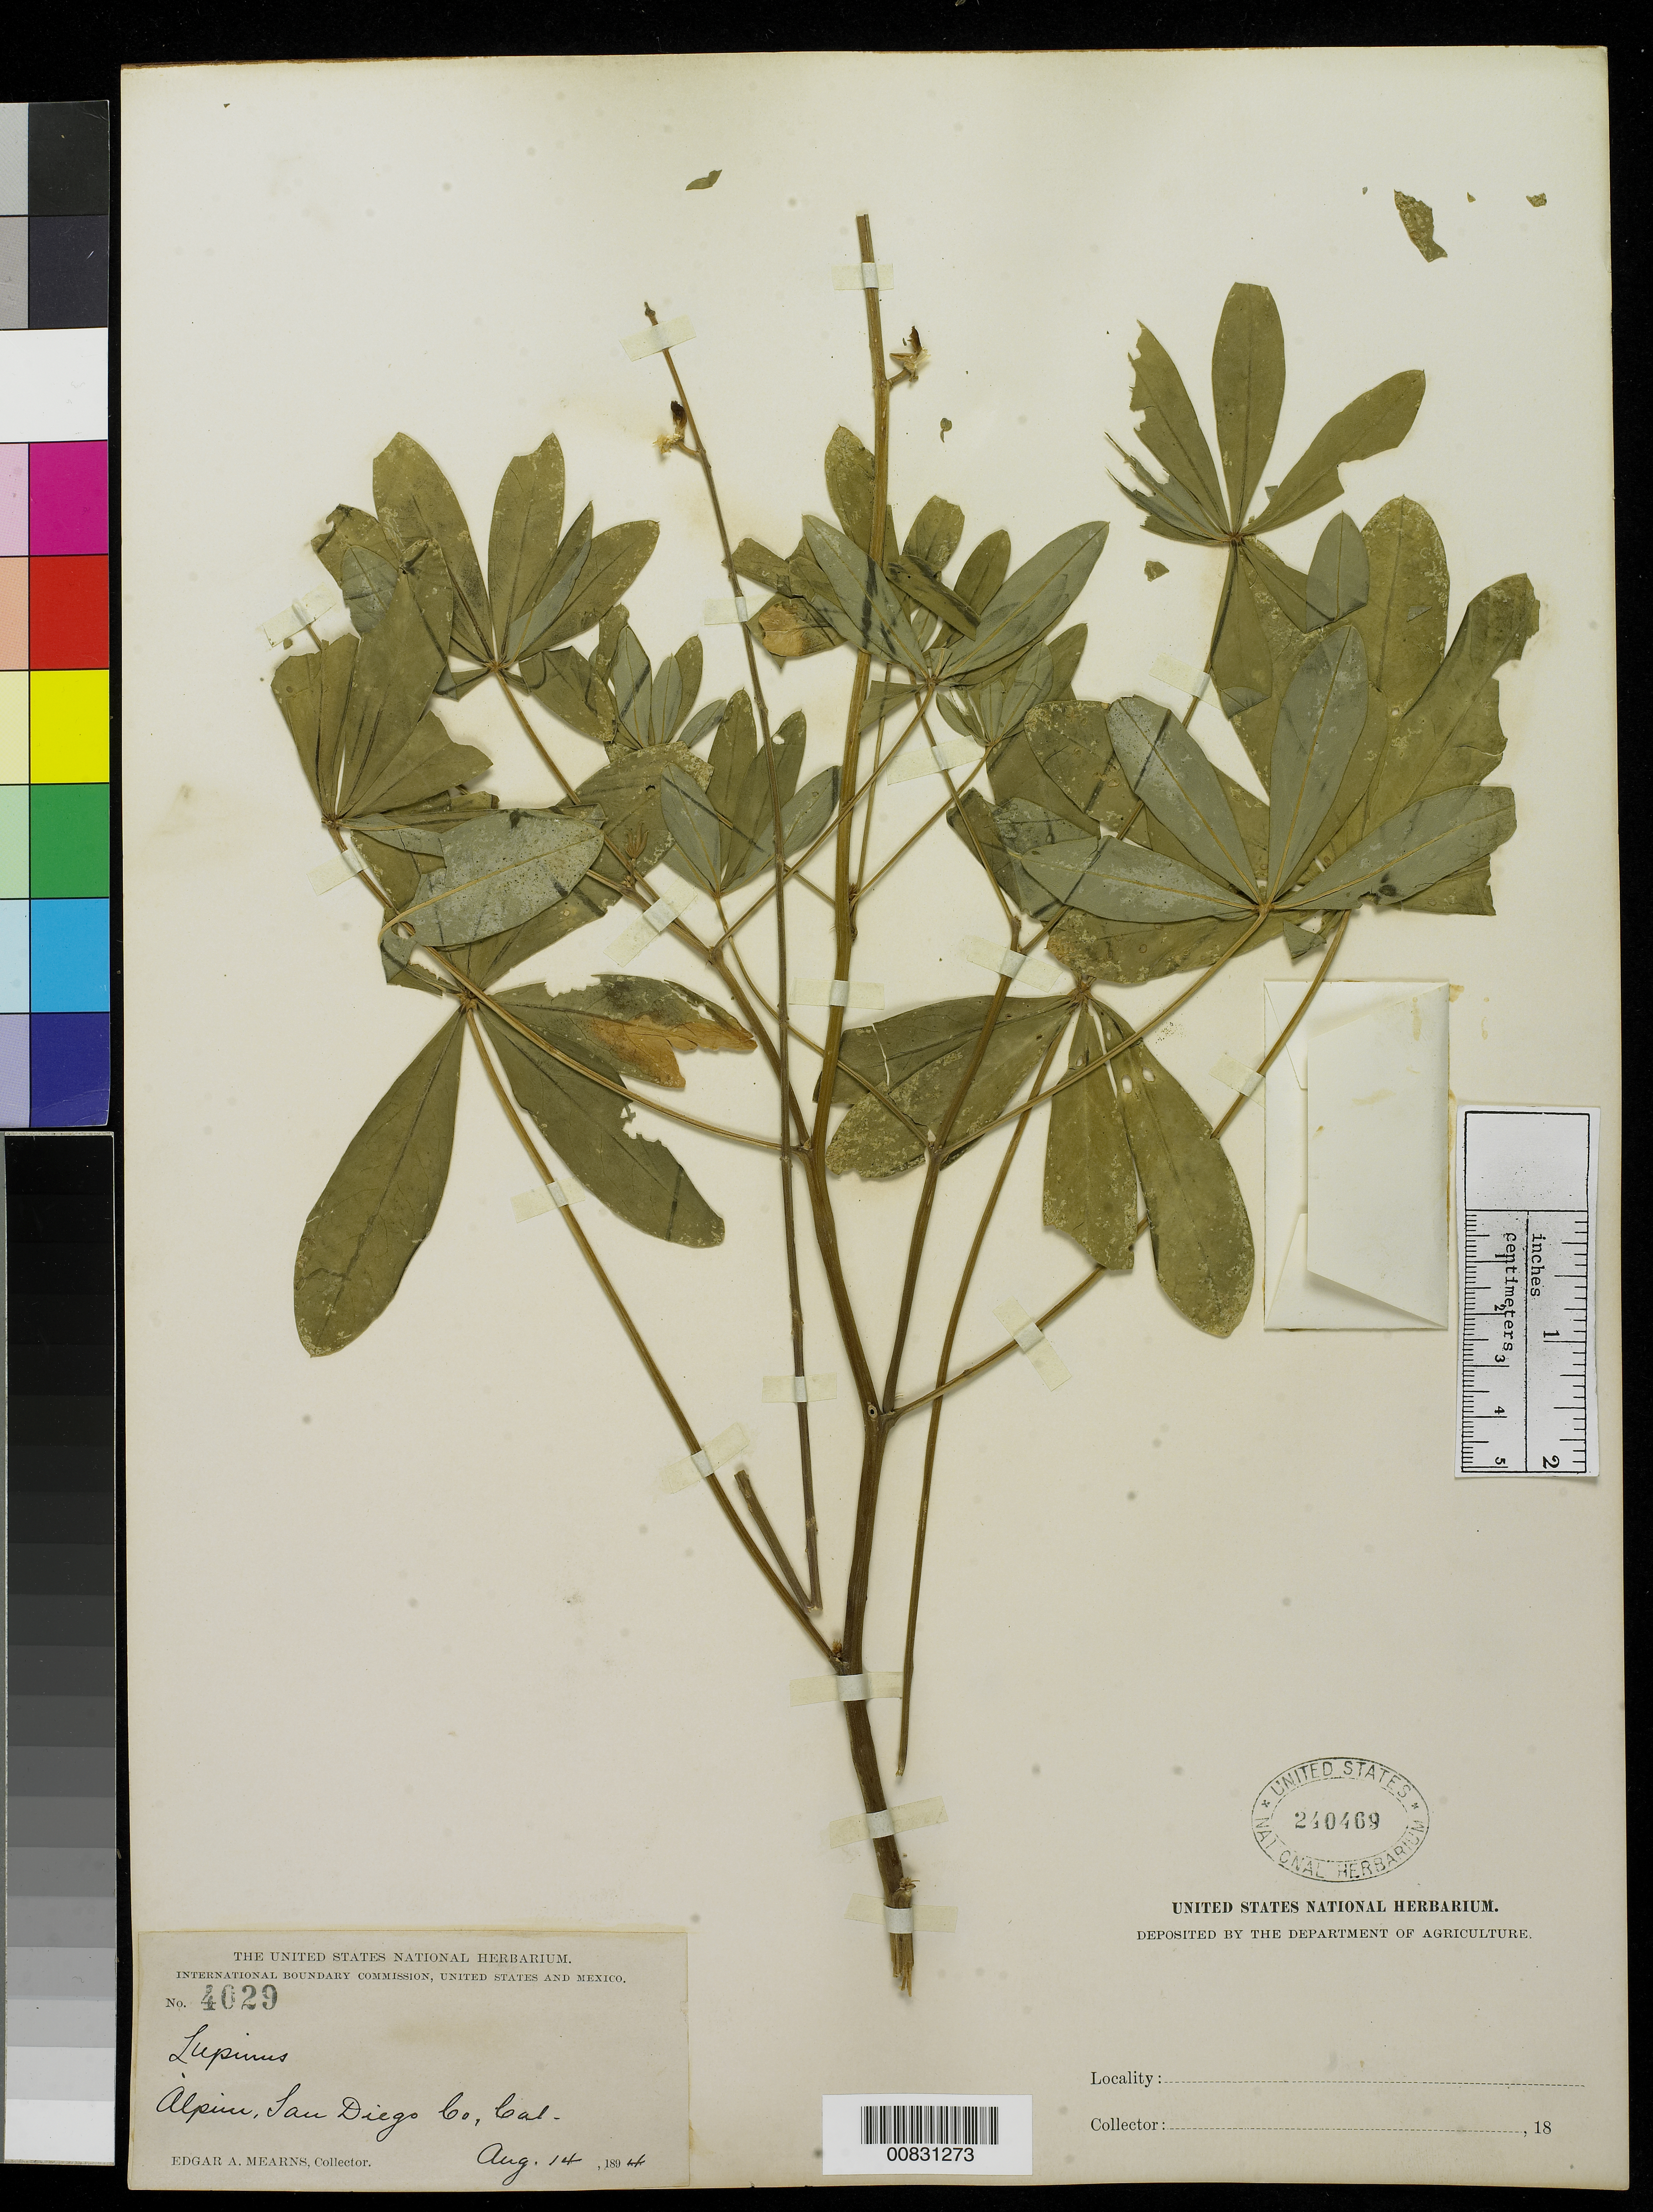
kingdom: Plantae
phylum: Tracheophyta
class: Magnoliopsida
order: Fabales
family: Fabaceae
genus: Lupinus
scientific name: Lupinus sp.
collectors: E. A. Mearns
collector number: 4029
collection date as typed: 14 Aug 1894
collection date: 1894-08-14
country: United States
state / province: California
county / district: San Diego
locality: Alpine, San Diego County, California.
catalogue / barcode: US 240469